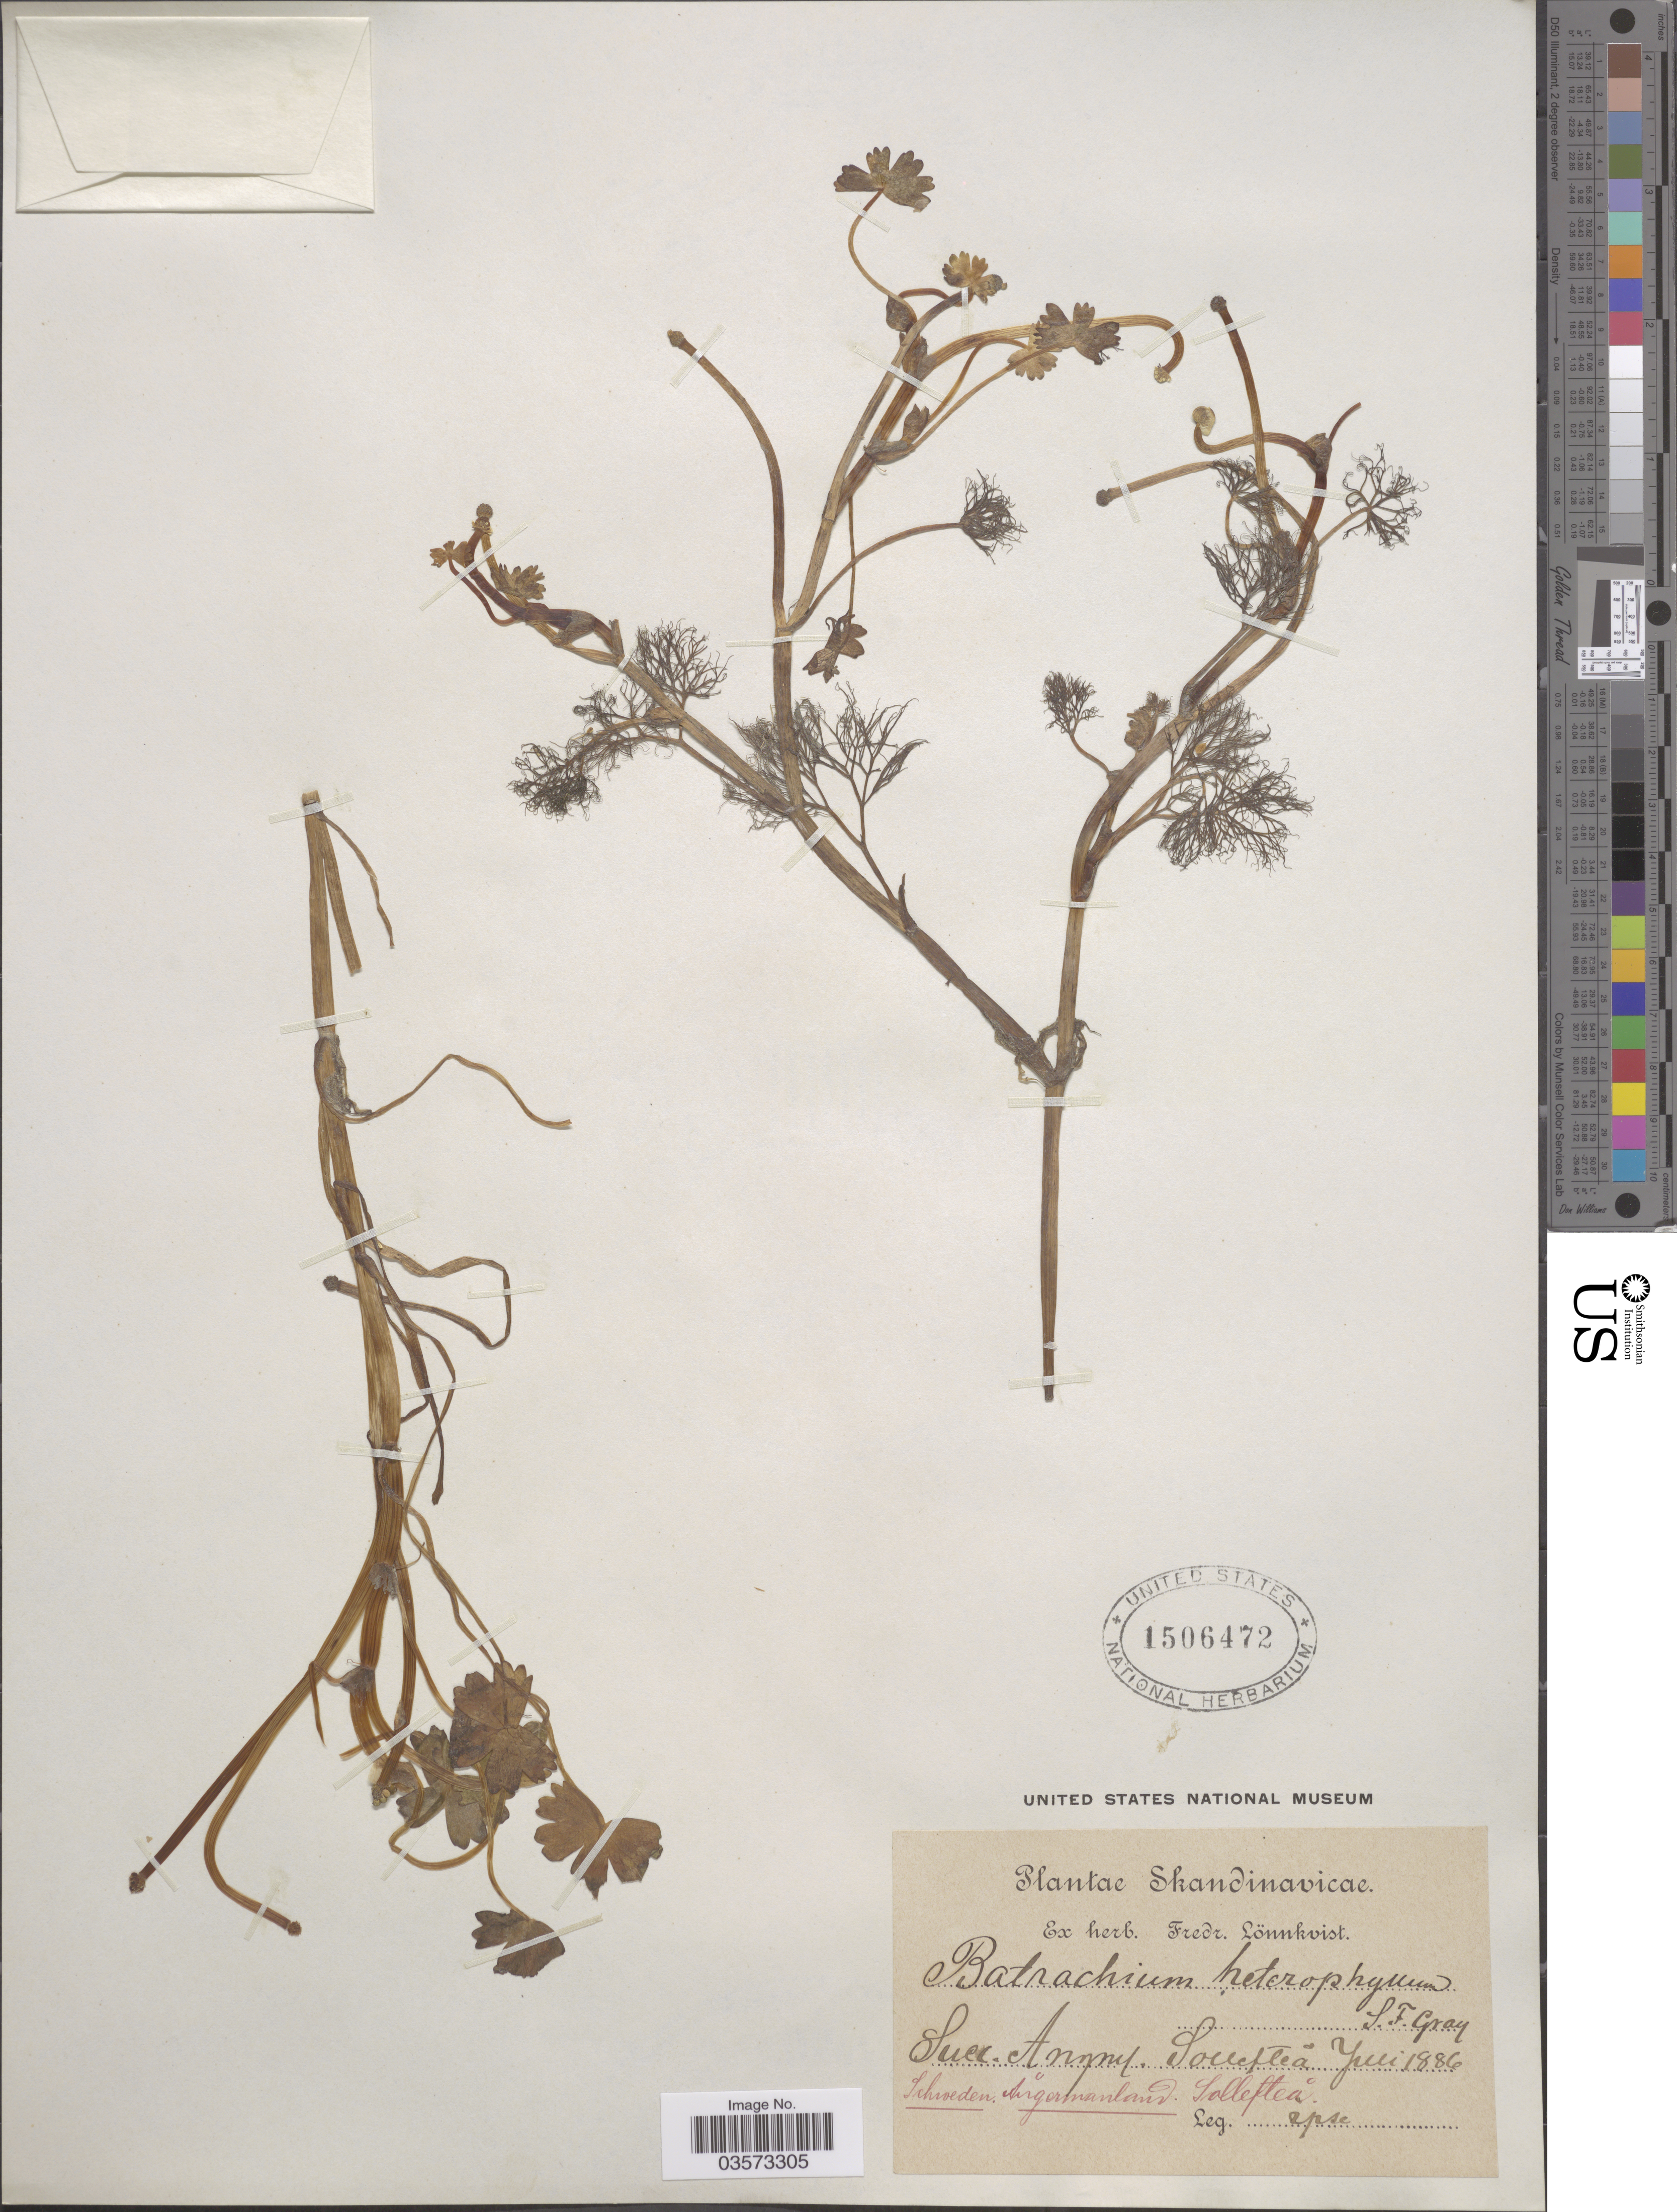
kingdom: Plantae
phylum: Tracheophyta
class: Magnoliopsida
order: Ranunculales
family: Ranunculaceae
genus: Ranunculus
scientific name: Ranunculus aquatilis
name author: L.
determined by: Strong, Mark T., (BOT), Smithsonian Institution - National Museum of Natural History (UNITED STATES)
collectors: F. Lönnkvist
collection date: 1886-07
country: Sweden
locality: Angml. Sollefteå.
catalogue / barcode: US 1506472